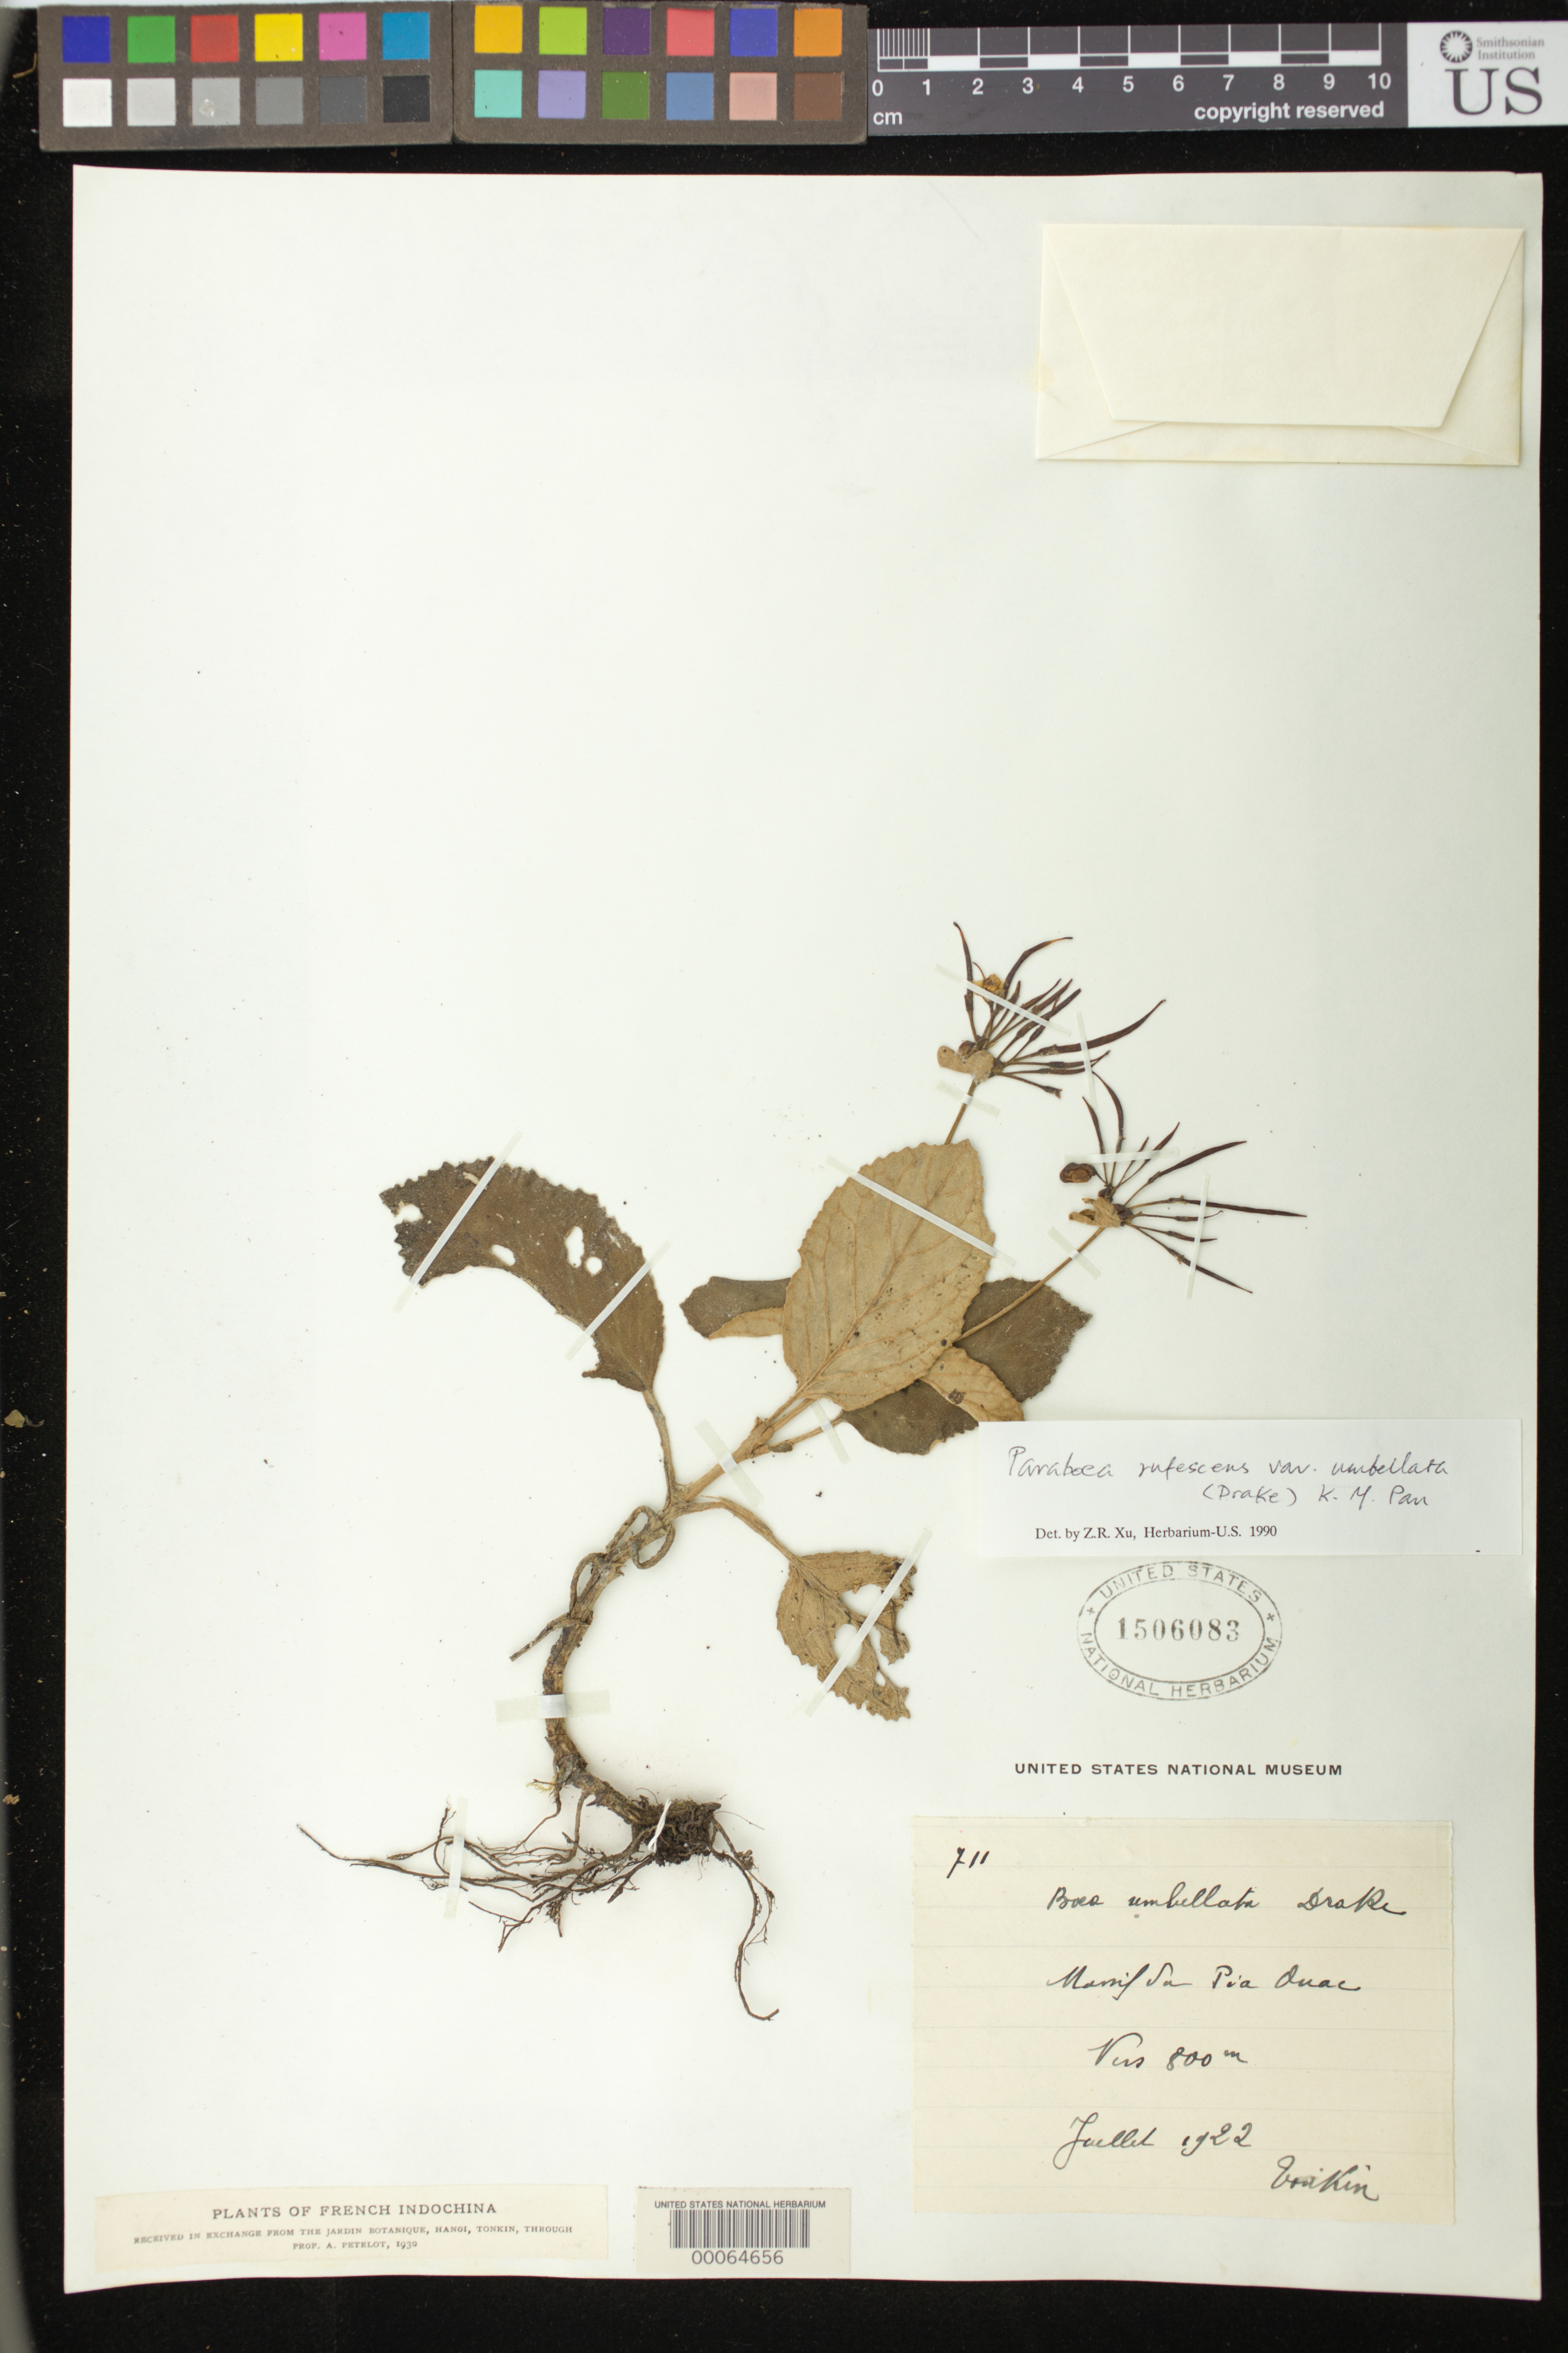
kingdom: Plantae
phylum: Tracheophyta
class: Magnoliopsida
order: Lamiales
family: Gesneriaceae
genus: Paraboea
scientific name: Paraboea rufescens var. umbellata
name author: (Drake) K.Y. Pan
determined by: Xu, Z. R.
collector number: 711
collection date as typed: Jul 1922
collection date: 1922-07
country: Vietnam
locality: Tonkin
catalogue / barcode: US 1506083